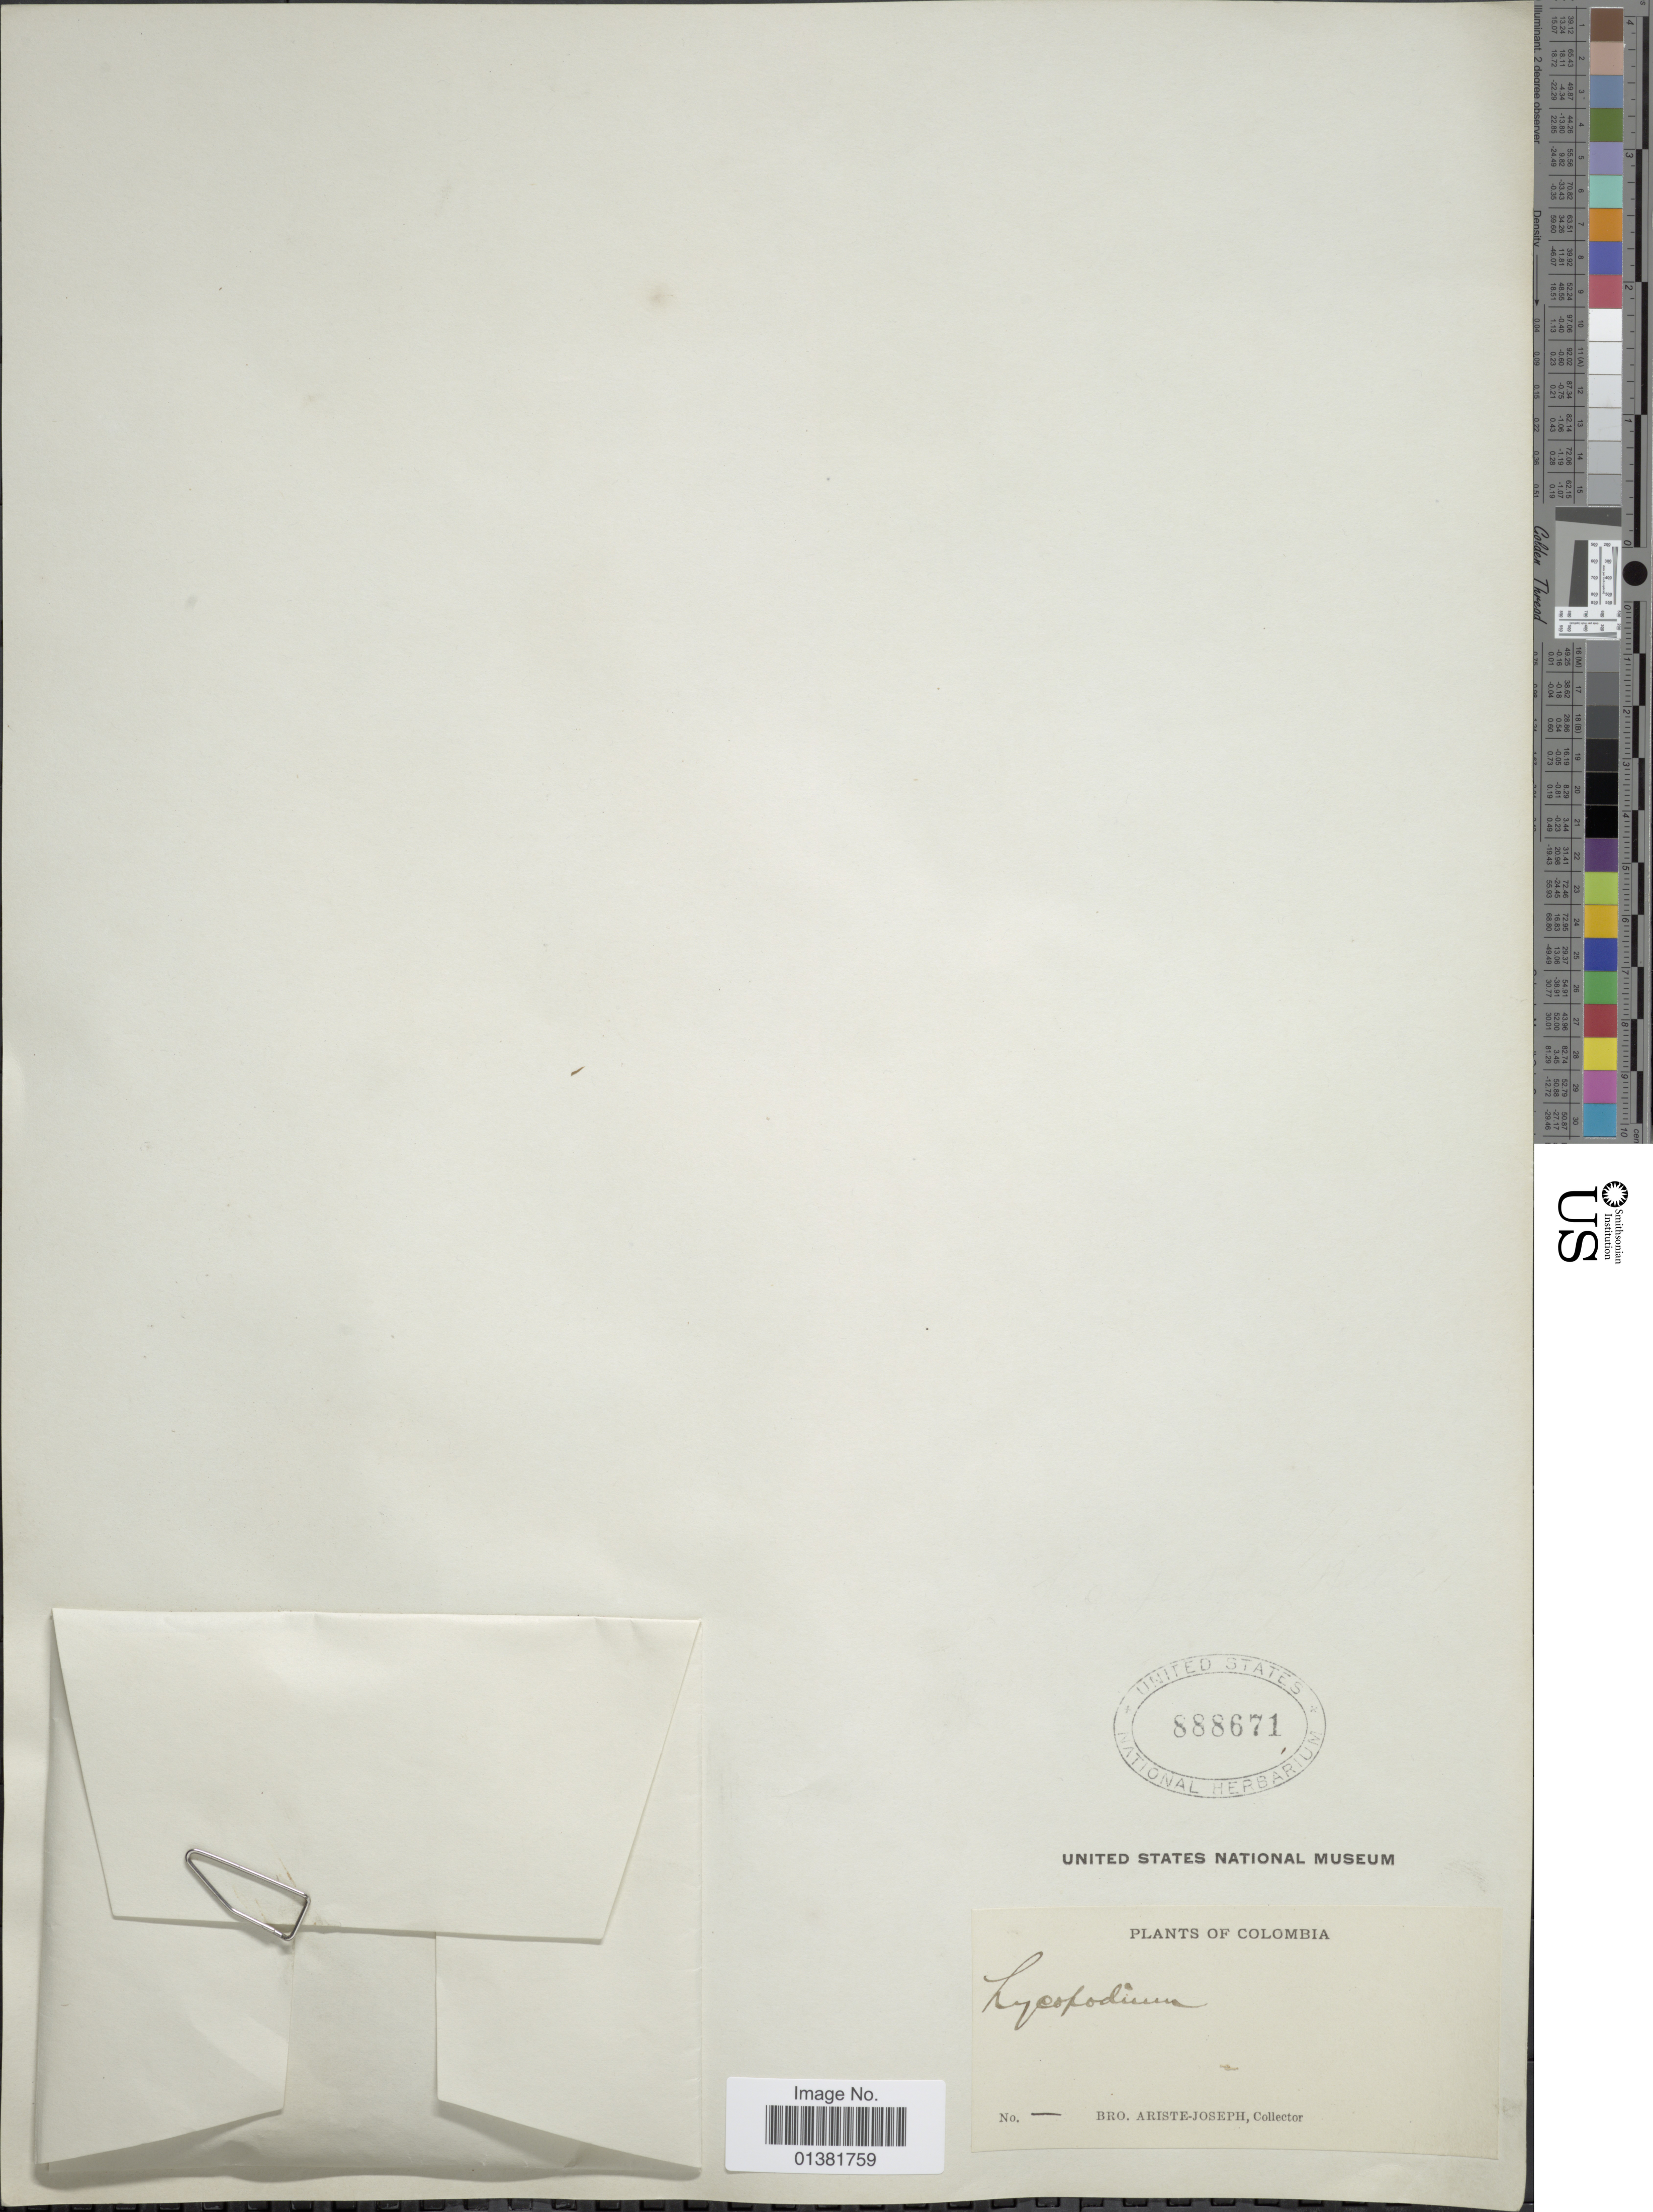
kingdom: Plantae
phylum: Tracheophyta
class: Lycopodiopsida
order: Lycopodiales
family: Lycopodiaceae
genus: Phlegmariurus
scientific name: Phlegmariurus brevifolius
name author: (Grev. & Hook.) B. Øllg.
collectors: Bro. Ariste-Joseph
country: Colombia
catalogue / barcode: US 888671